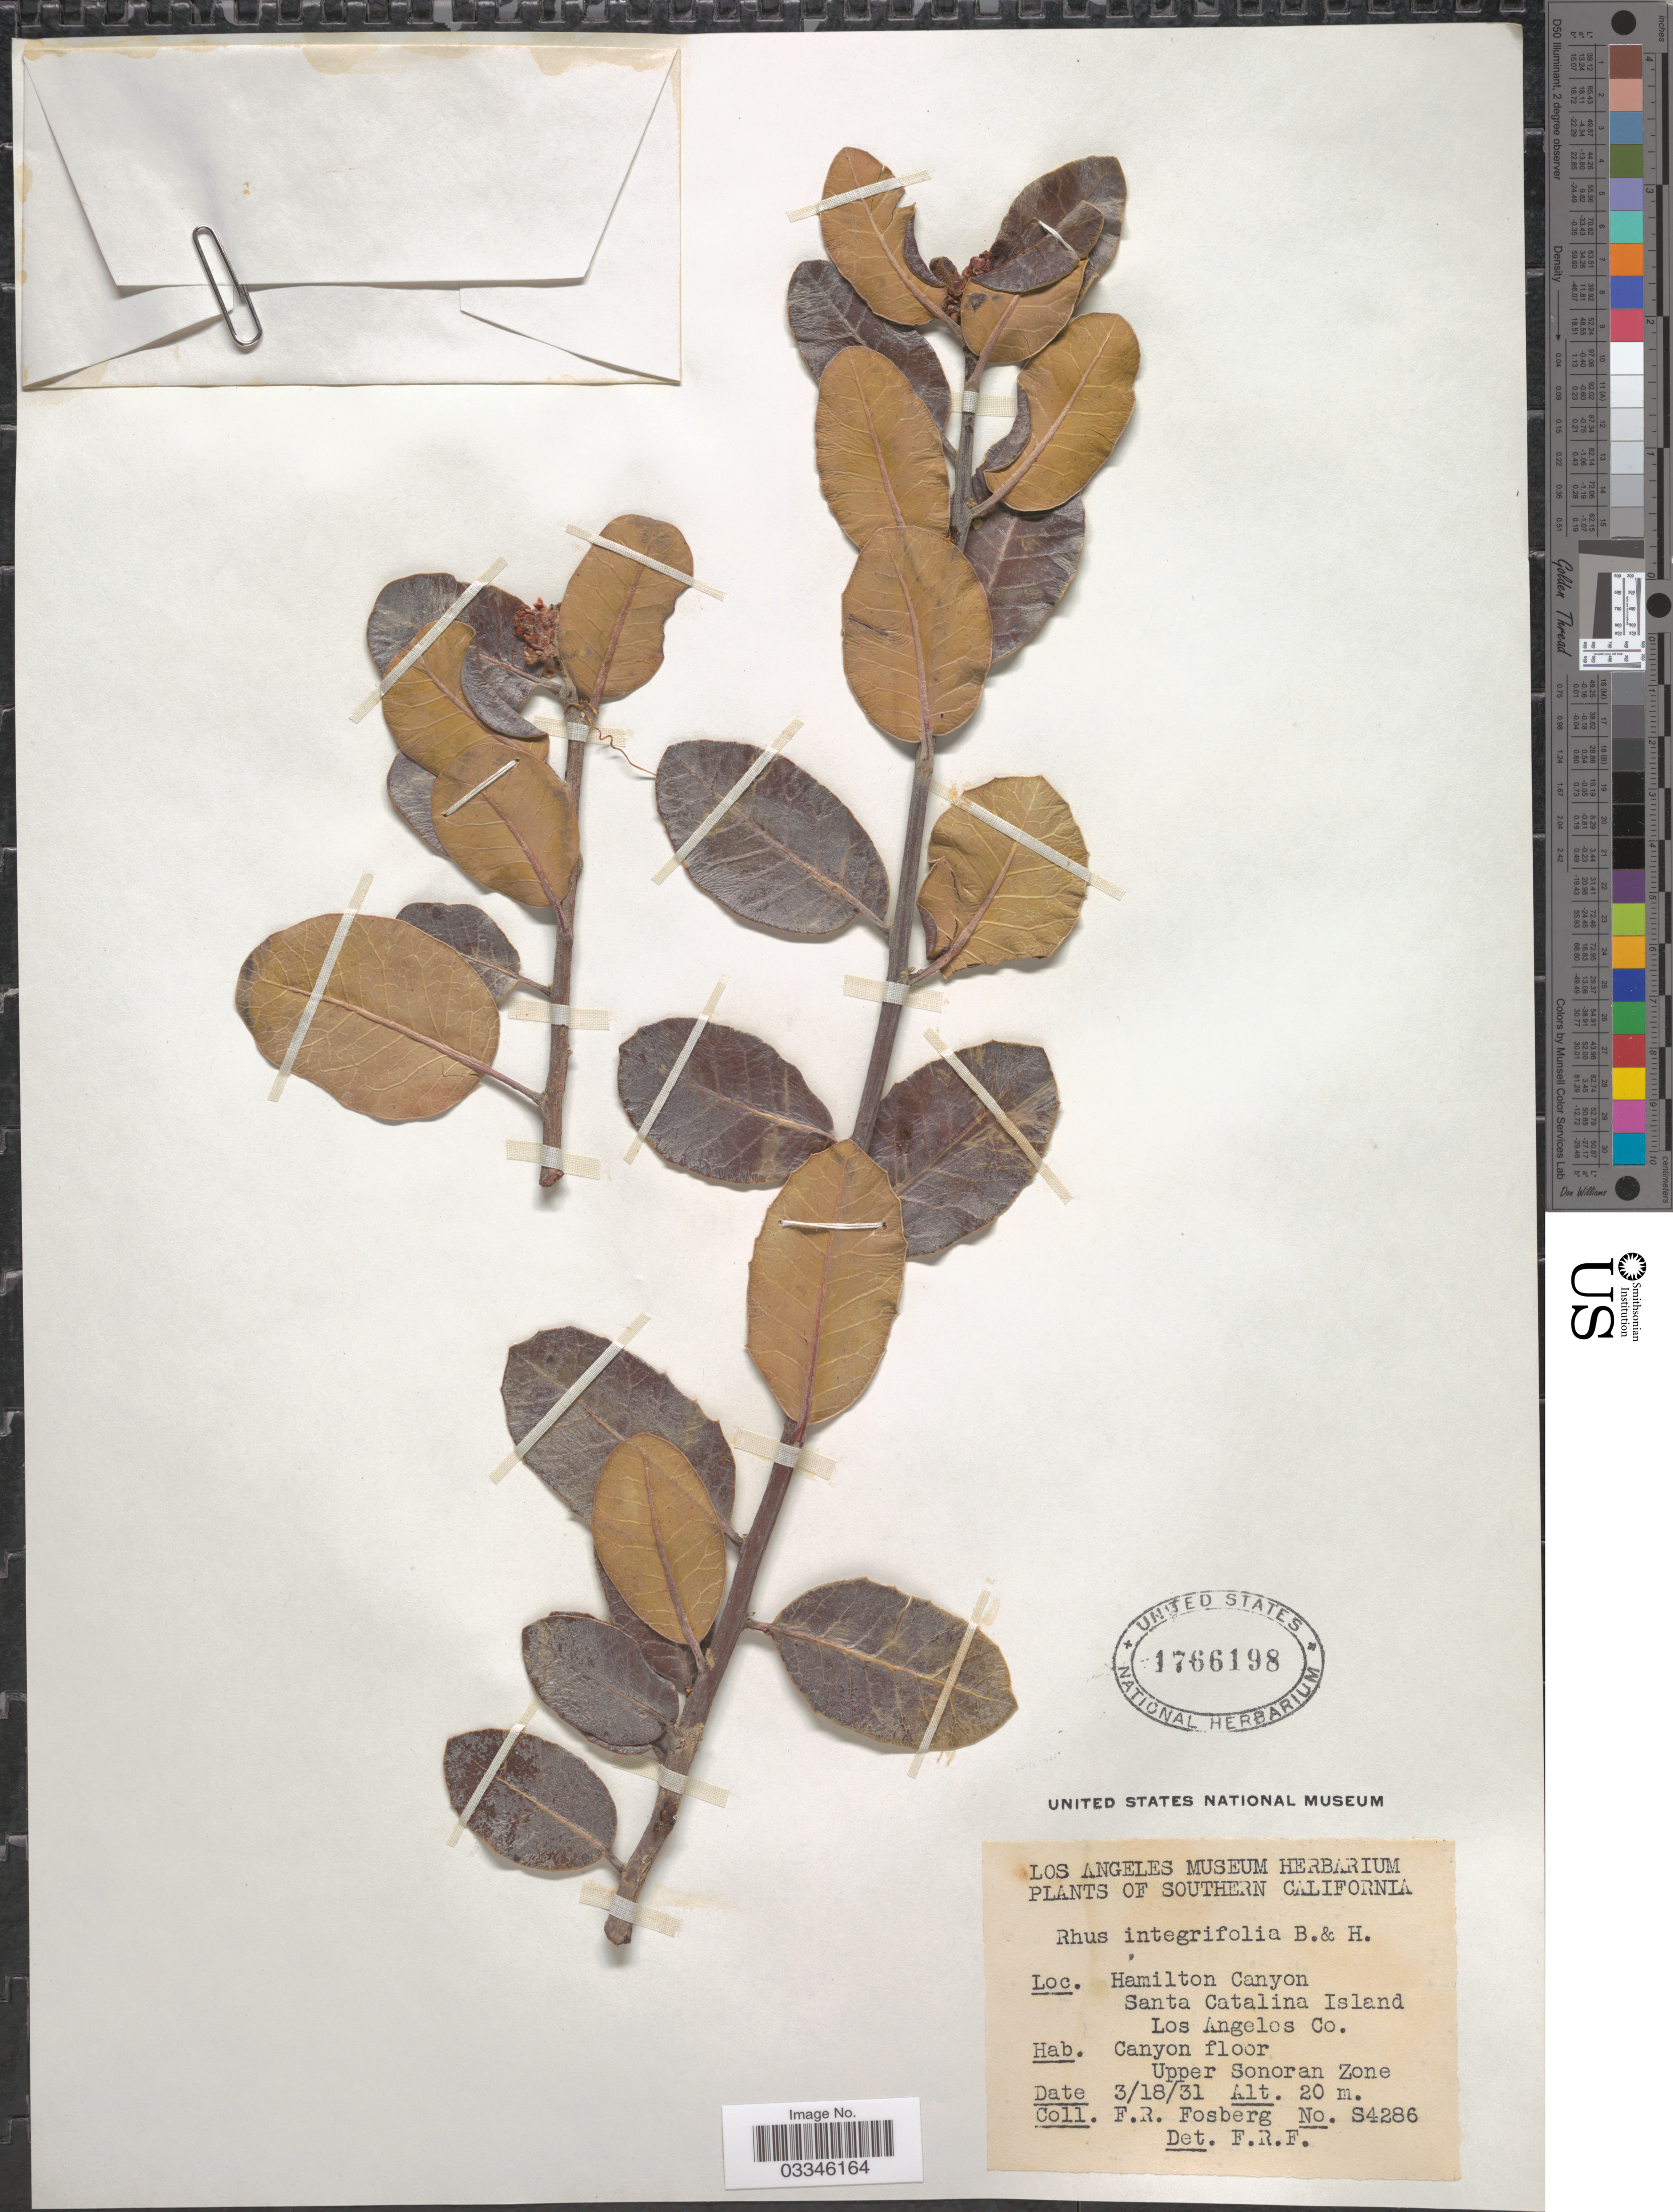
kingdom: Plantae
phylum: Tracheophyta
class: Magnoliopsida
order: Sapindales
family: Anacardiaceae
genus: Rhus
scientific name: Rhus integrifolia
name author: (Nutt.) Benth. & Hook. f. ex W.H. Brewer & S. Watson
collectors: F. R. Fosberg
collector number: S4286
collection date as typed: Transcribed d/m/y: 18/3/31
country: United States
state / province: California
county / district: Los Angeles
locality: Southern California. Hamilton Canyon. Santa Catalina Island. Los Angeles Co. Canyon floor. Upper Sonoran Zone.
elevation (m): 20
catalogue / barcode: US 1766198